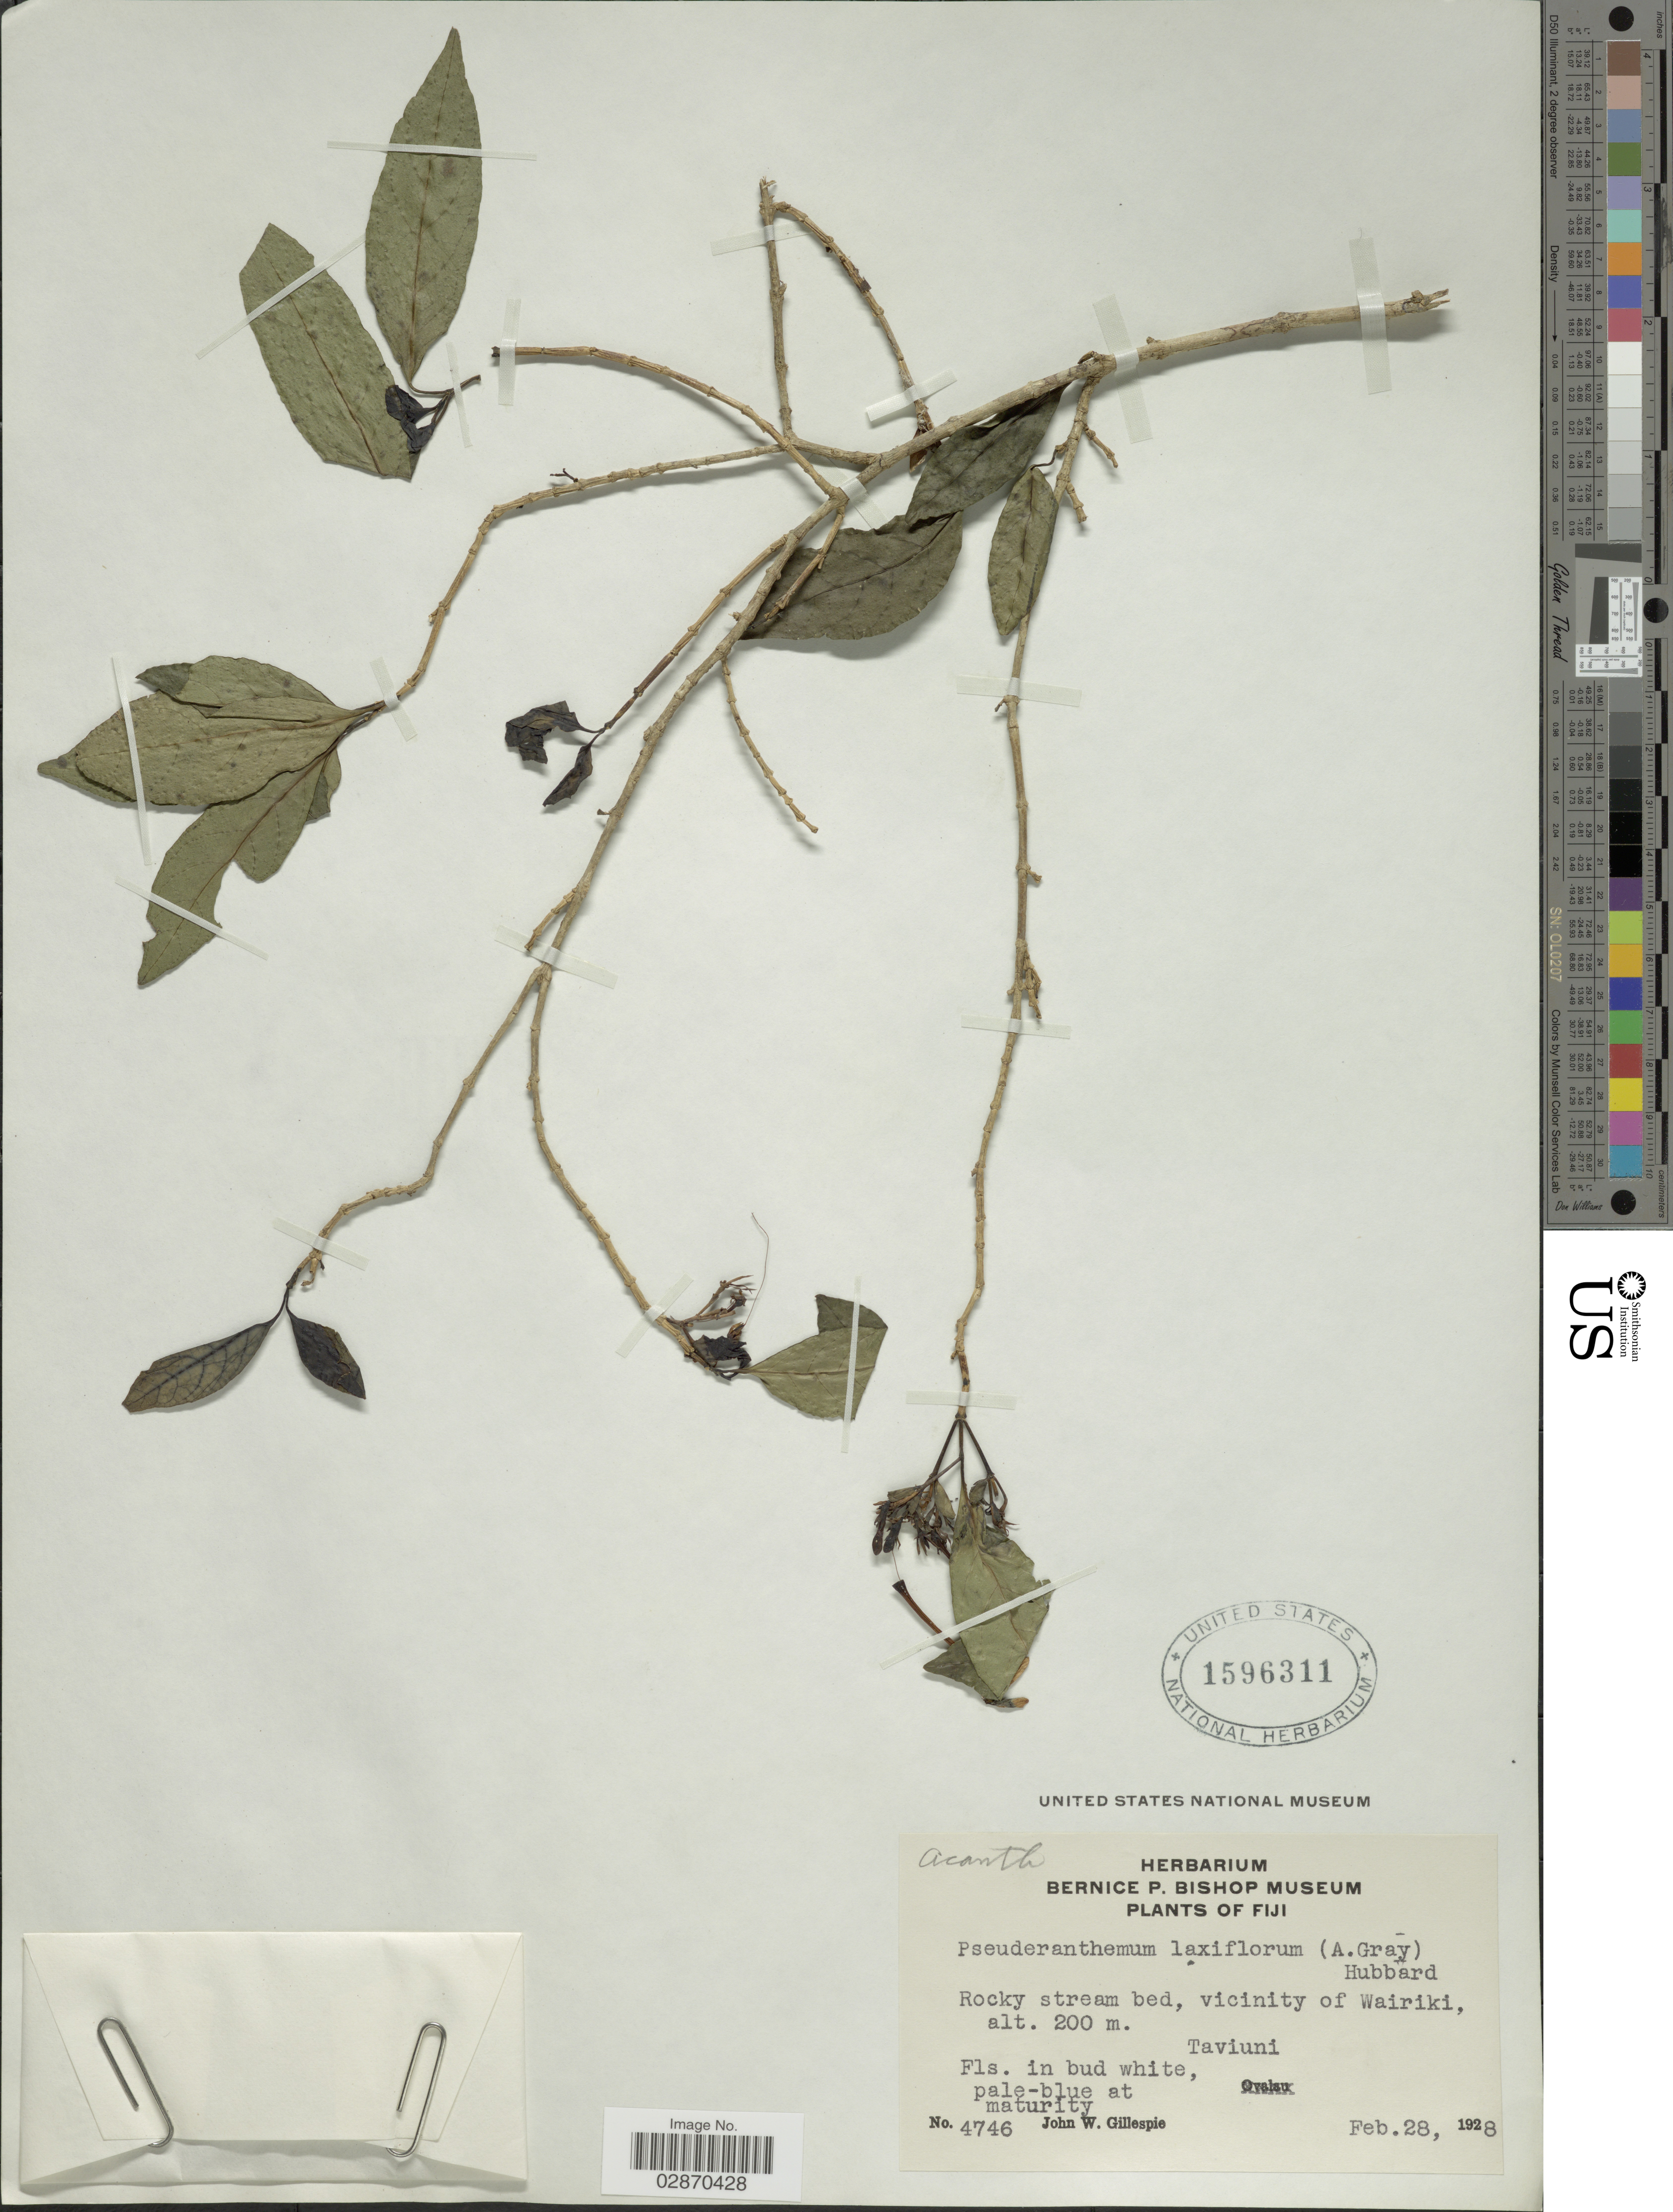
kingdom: Plantae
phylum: Tracheophyta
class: Magnoliopsida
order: Lamiales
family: Acanthaceae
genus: Pseuderanthemum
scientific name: Pseuderanthemum laxiflorum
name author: (A. Gray)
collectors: J. W. Gillespie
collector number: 4746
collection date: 1928-02-28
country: Fiji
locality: Rocky stream bed, vicinity of Wairiki, Taviuni.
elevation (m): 200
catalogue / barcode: US 1596311